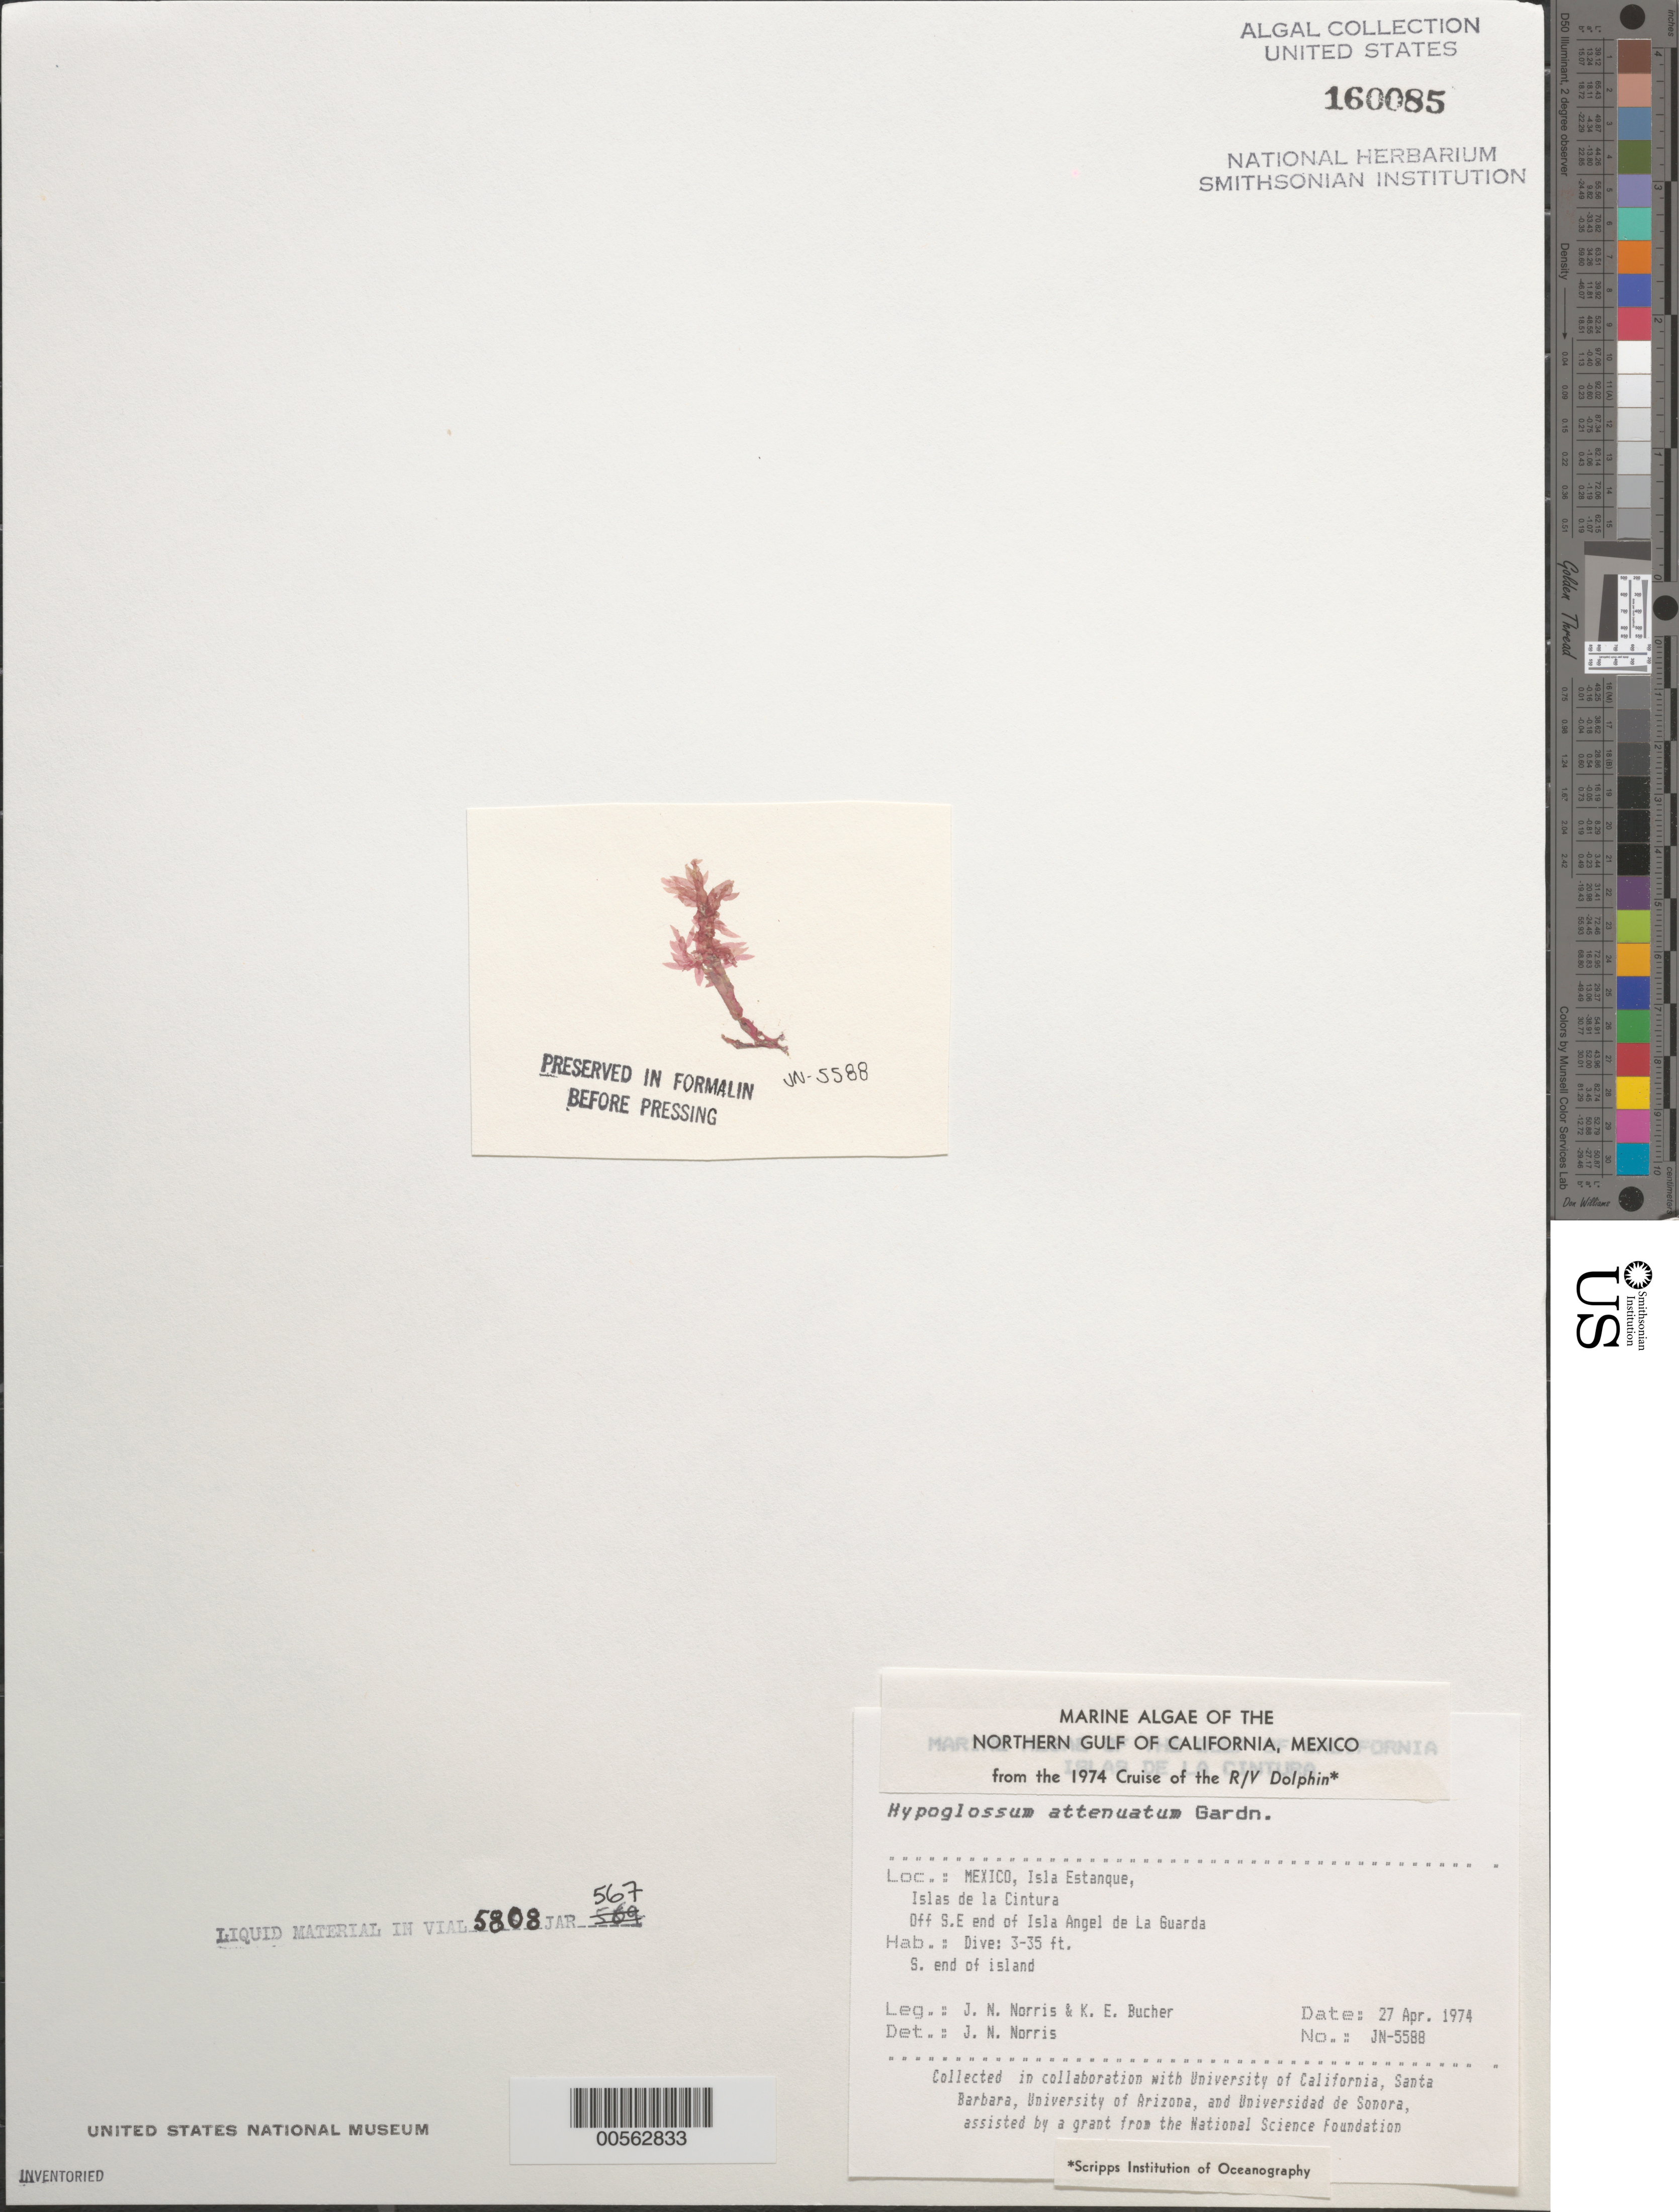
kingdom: Plantae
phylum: Rhodophyta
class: Florideophyceae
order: Ceramiales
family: Delesseriaceae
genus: Hypoglossum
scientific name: Hypoglossum attenuatum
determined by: Norris, James N.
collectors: J. N. Norris & K. E. Bucher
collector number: JN-5588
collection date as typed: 27 Apr 1974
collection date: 1974-04-27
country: Mexico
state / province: Baja California Norte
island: Isla Estanque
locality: Off Isla Angel de la Guarda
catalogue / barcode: US 160085